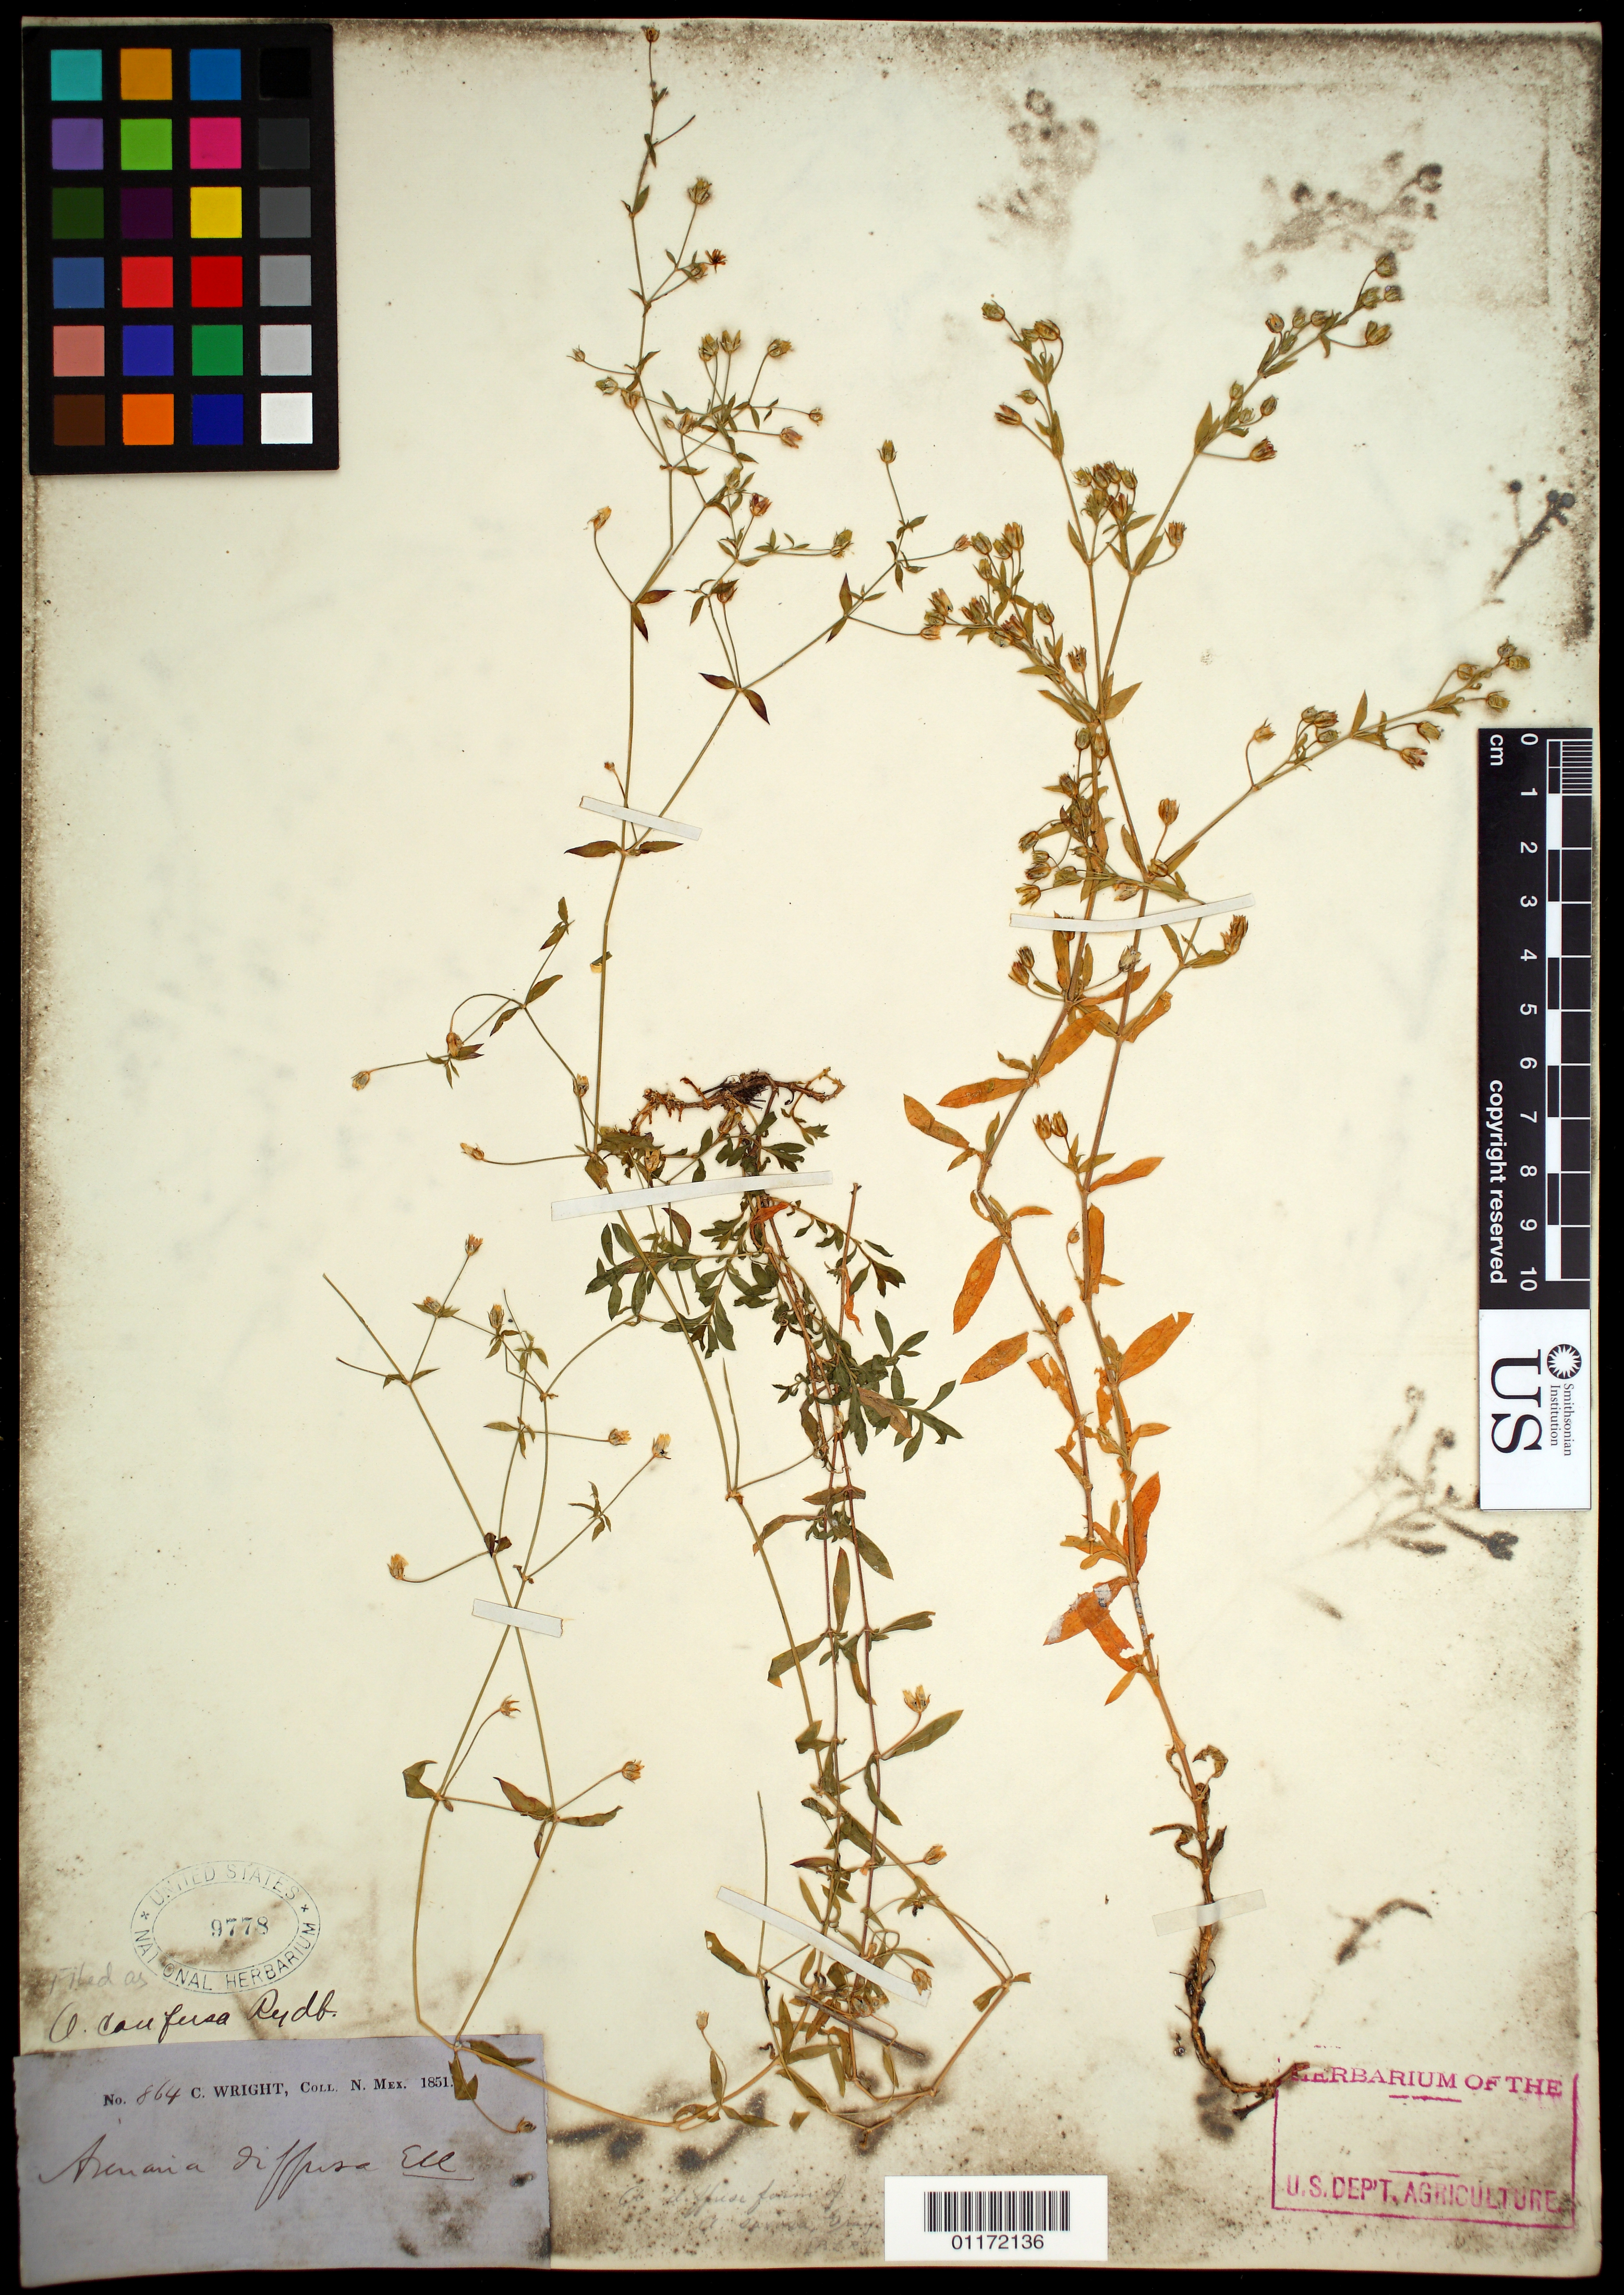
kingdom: Plantae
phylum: Tracheophyta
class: Magnoliopsida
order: Caryophyllales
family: Caryophyllaceae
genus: Arenaria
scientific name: Arenaria confusa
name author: Rydb.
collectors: C. Wright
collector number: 864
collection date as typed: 1851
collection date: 1851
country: United States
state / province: New Mexico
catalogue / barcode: US 978